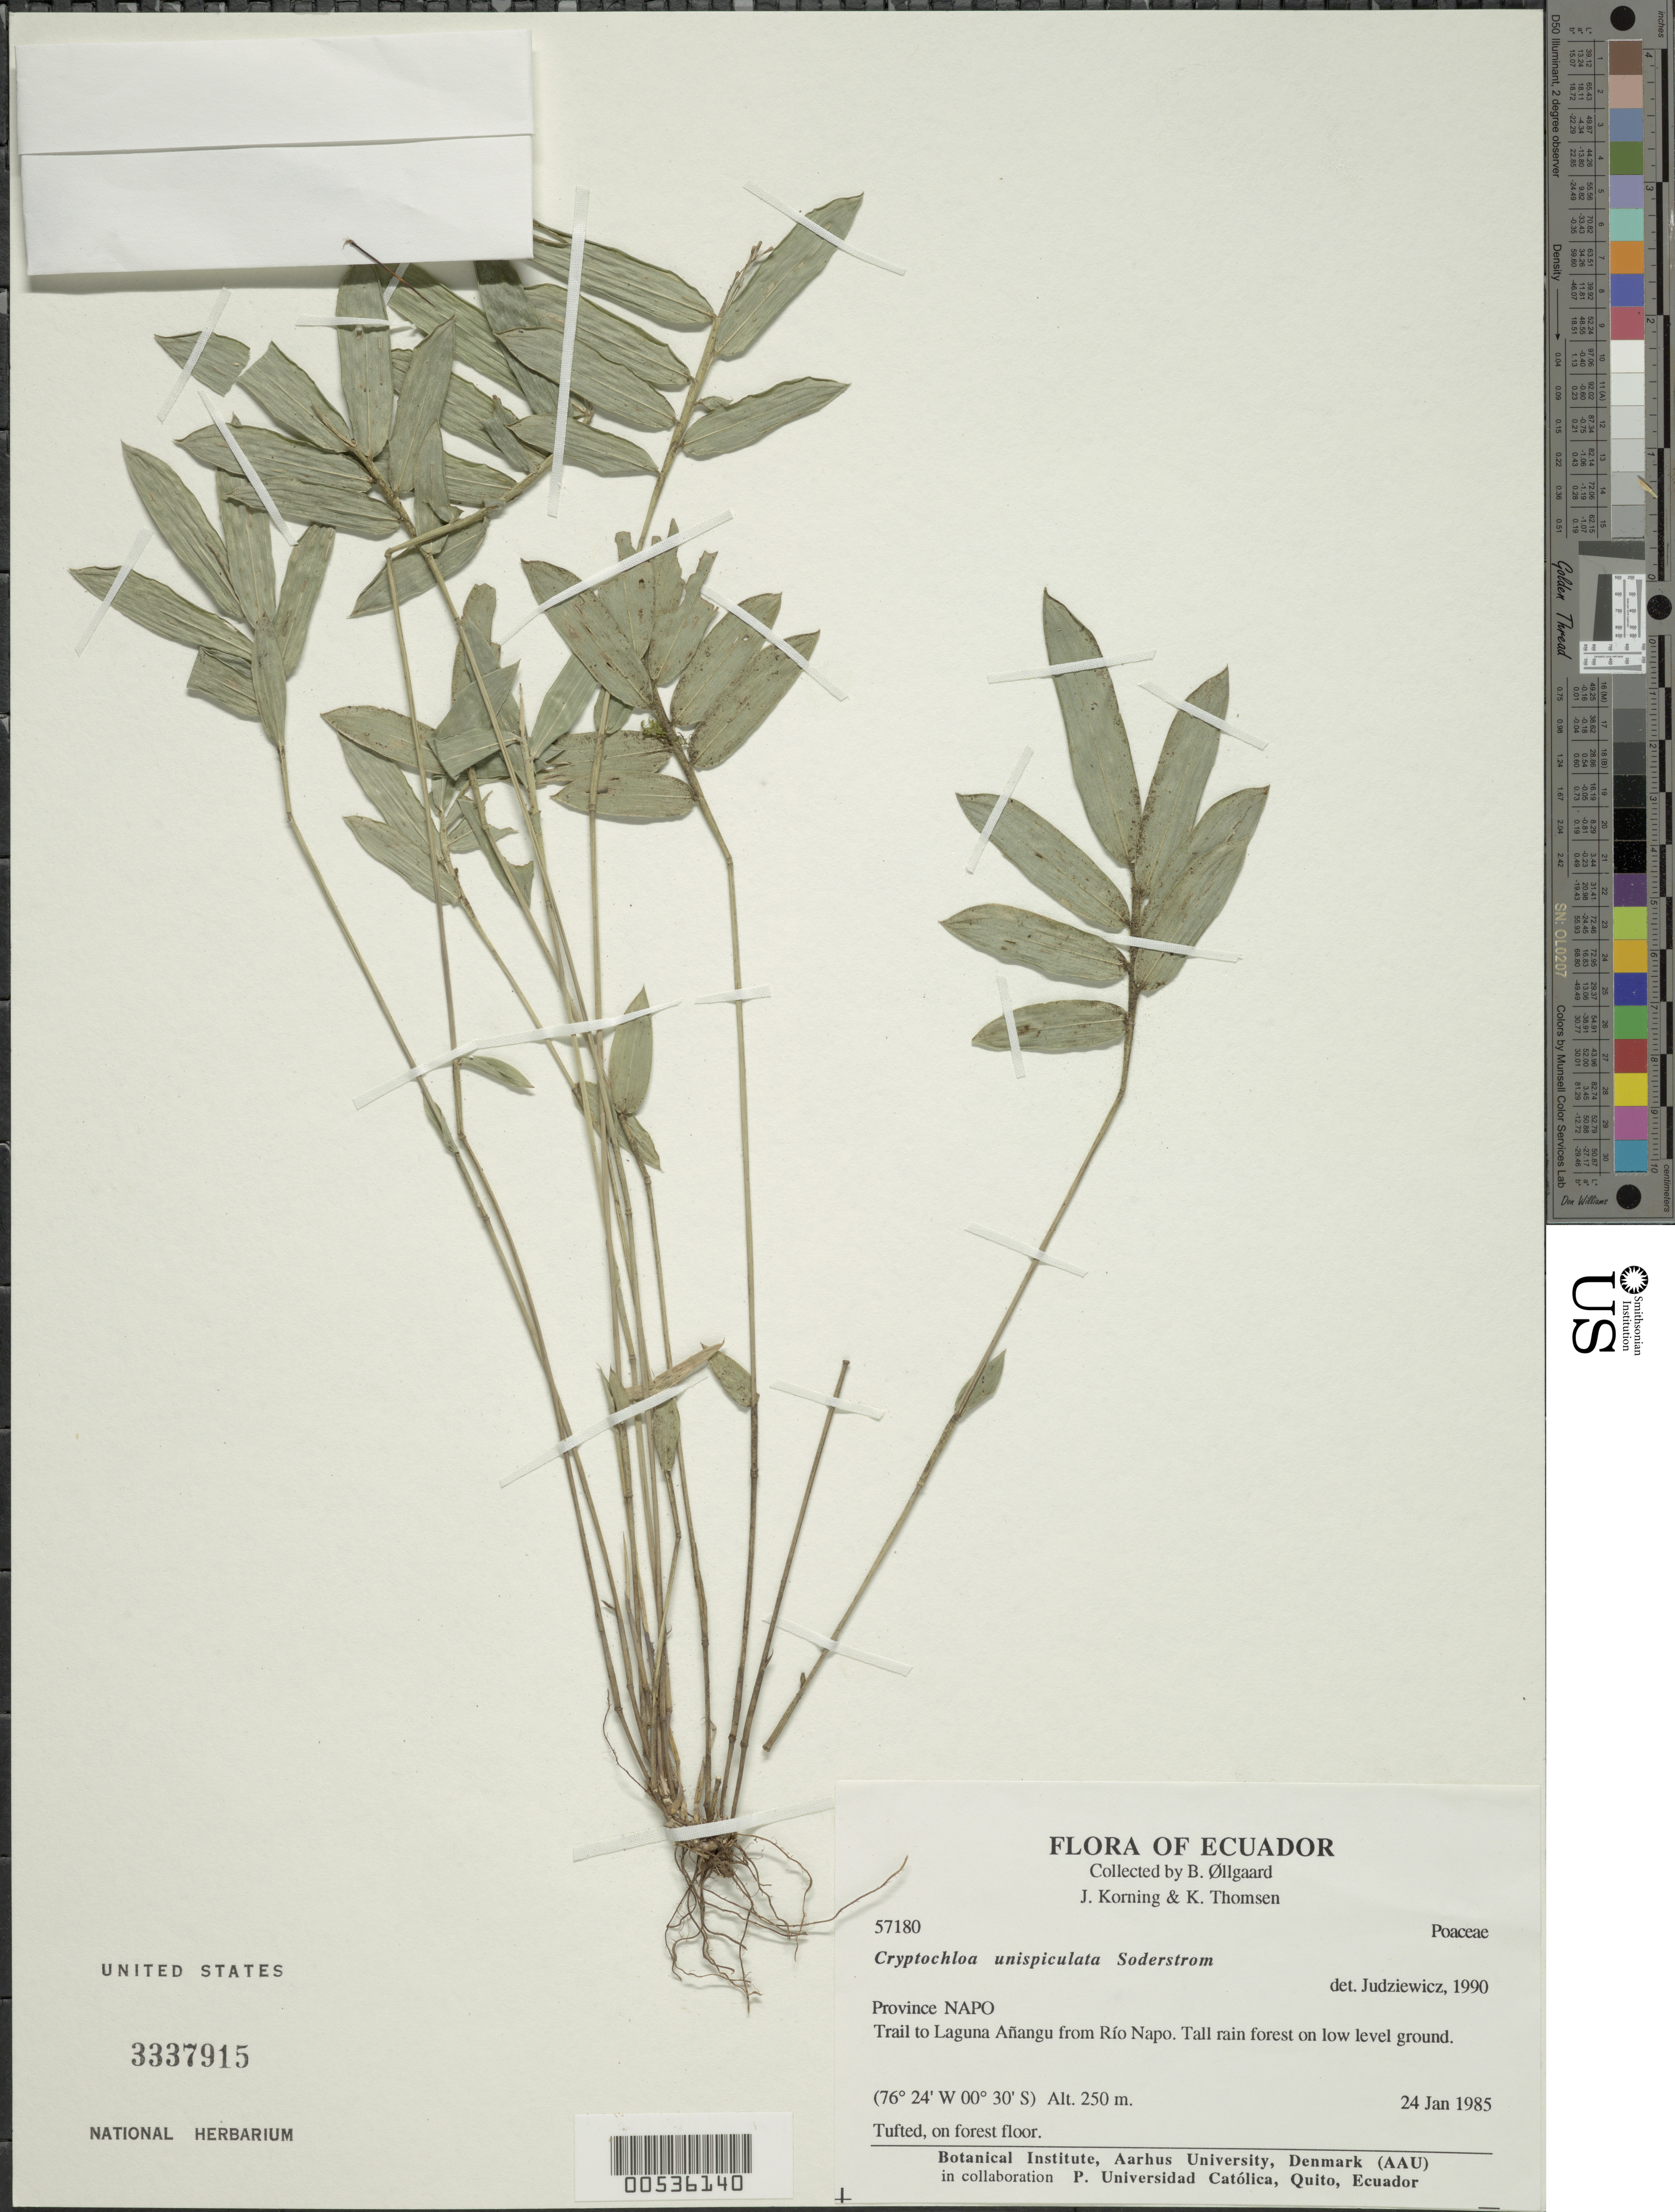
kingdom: Plantae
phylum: Tracheophyta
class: Liliopsida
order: Poales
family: Poaceae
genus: Cryptochloa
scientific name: Cryptochloa unispiculata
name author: Soderstr.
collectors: S. Lægaard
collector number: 57180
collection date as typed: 24 Jan 1985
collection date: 1985-01-24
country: Ecuador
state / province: Napo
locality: Trail to Laguna anangu from Rio Napo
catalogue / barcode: US 3337915